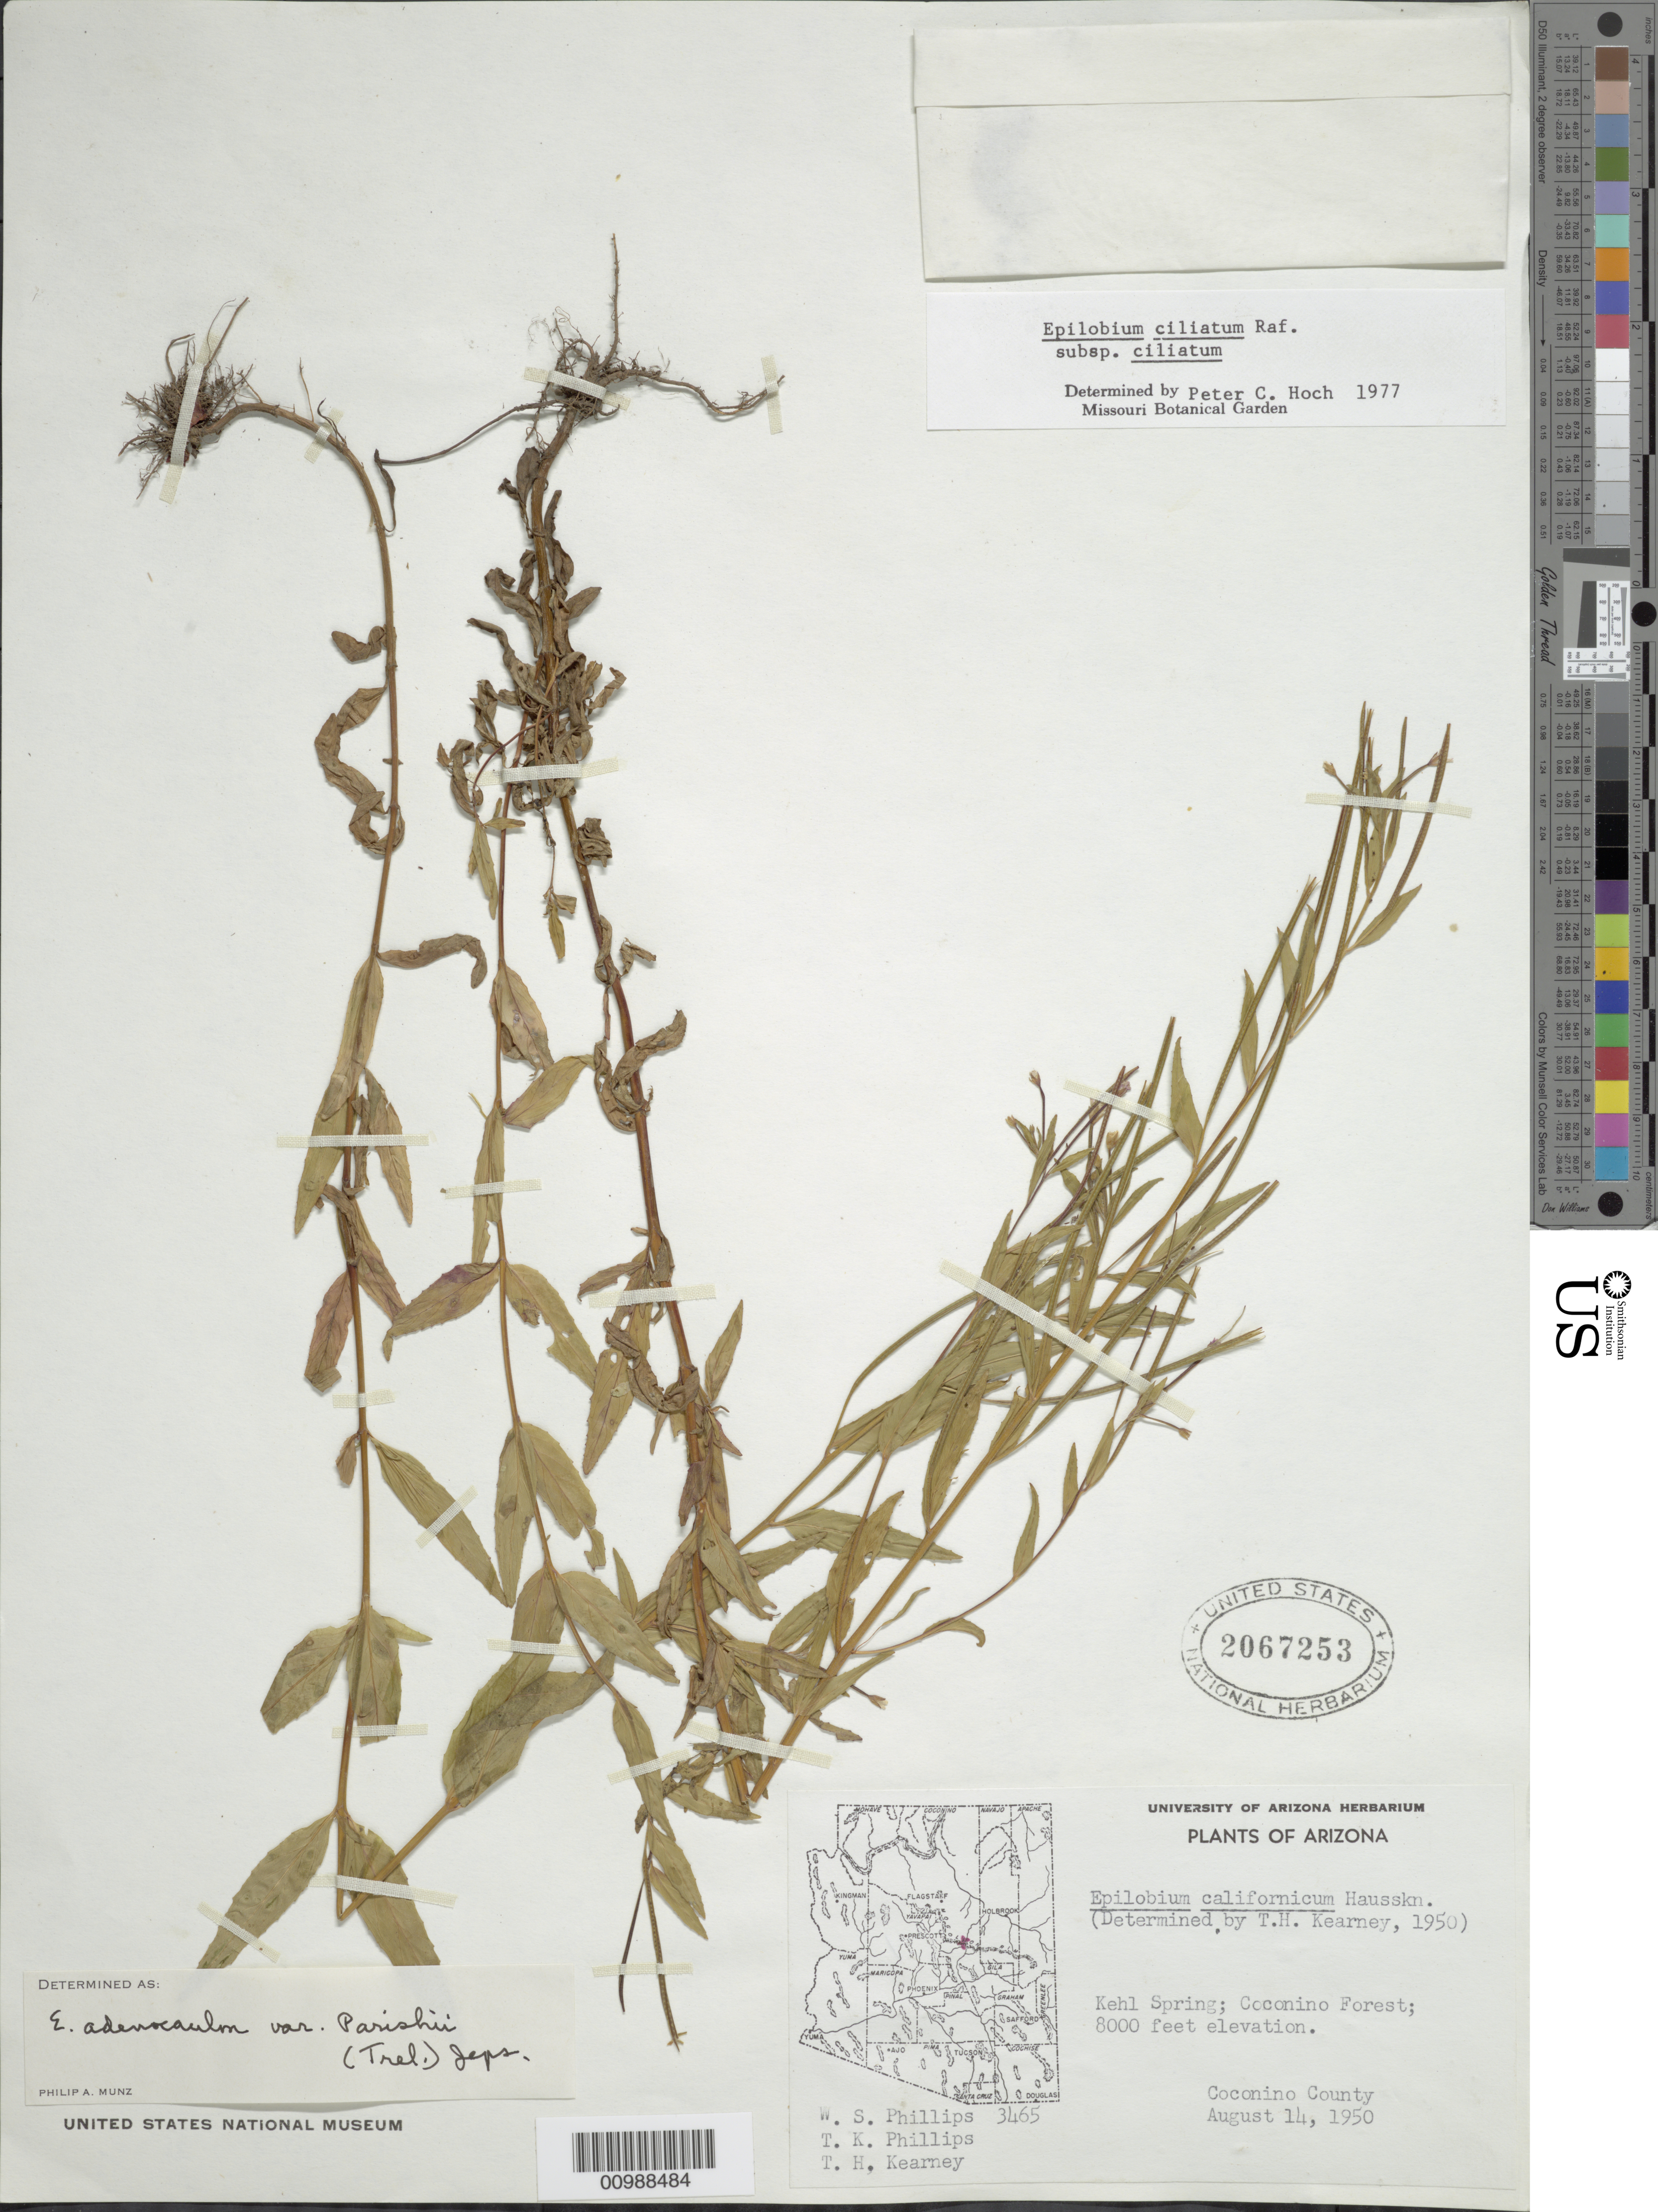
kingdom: Plantae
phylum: Tracheophyta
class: Magnoliopsida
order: Myrtales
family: Onagraceae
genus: Epilobium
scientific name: Epilobium ciliatum subsp. ciliatum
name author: Raf.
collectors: -- Phillips & T. K. Phillips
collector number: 3465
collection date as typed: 14 Aug 1950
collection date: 1950-08-14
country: United States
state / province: Arizona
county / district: Coconino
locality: Kehl Spring.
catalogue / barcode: US 2067253